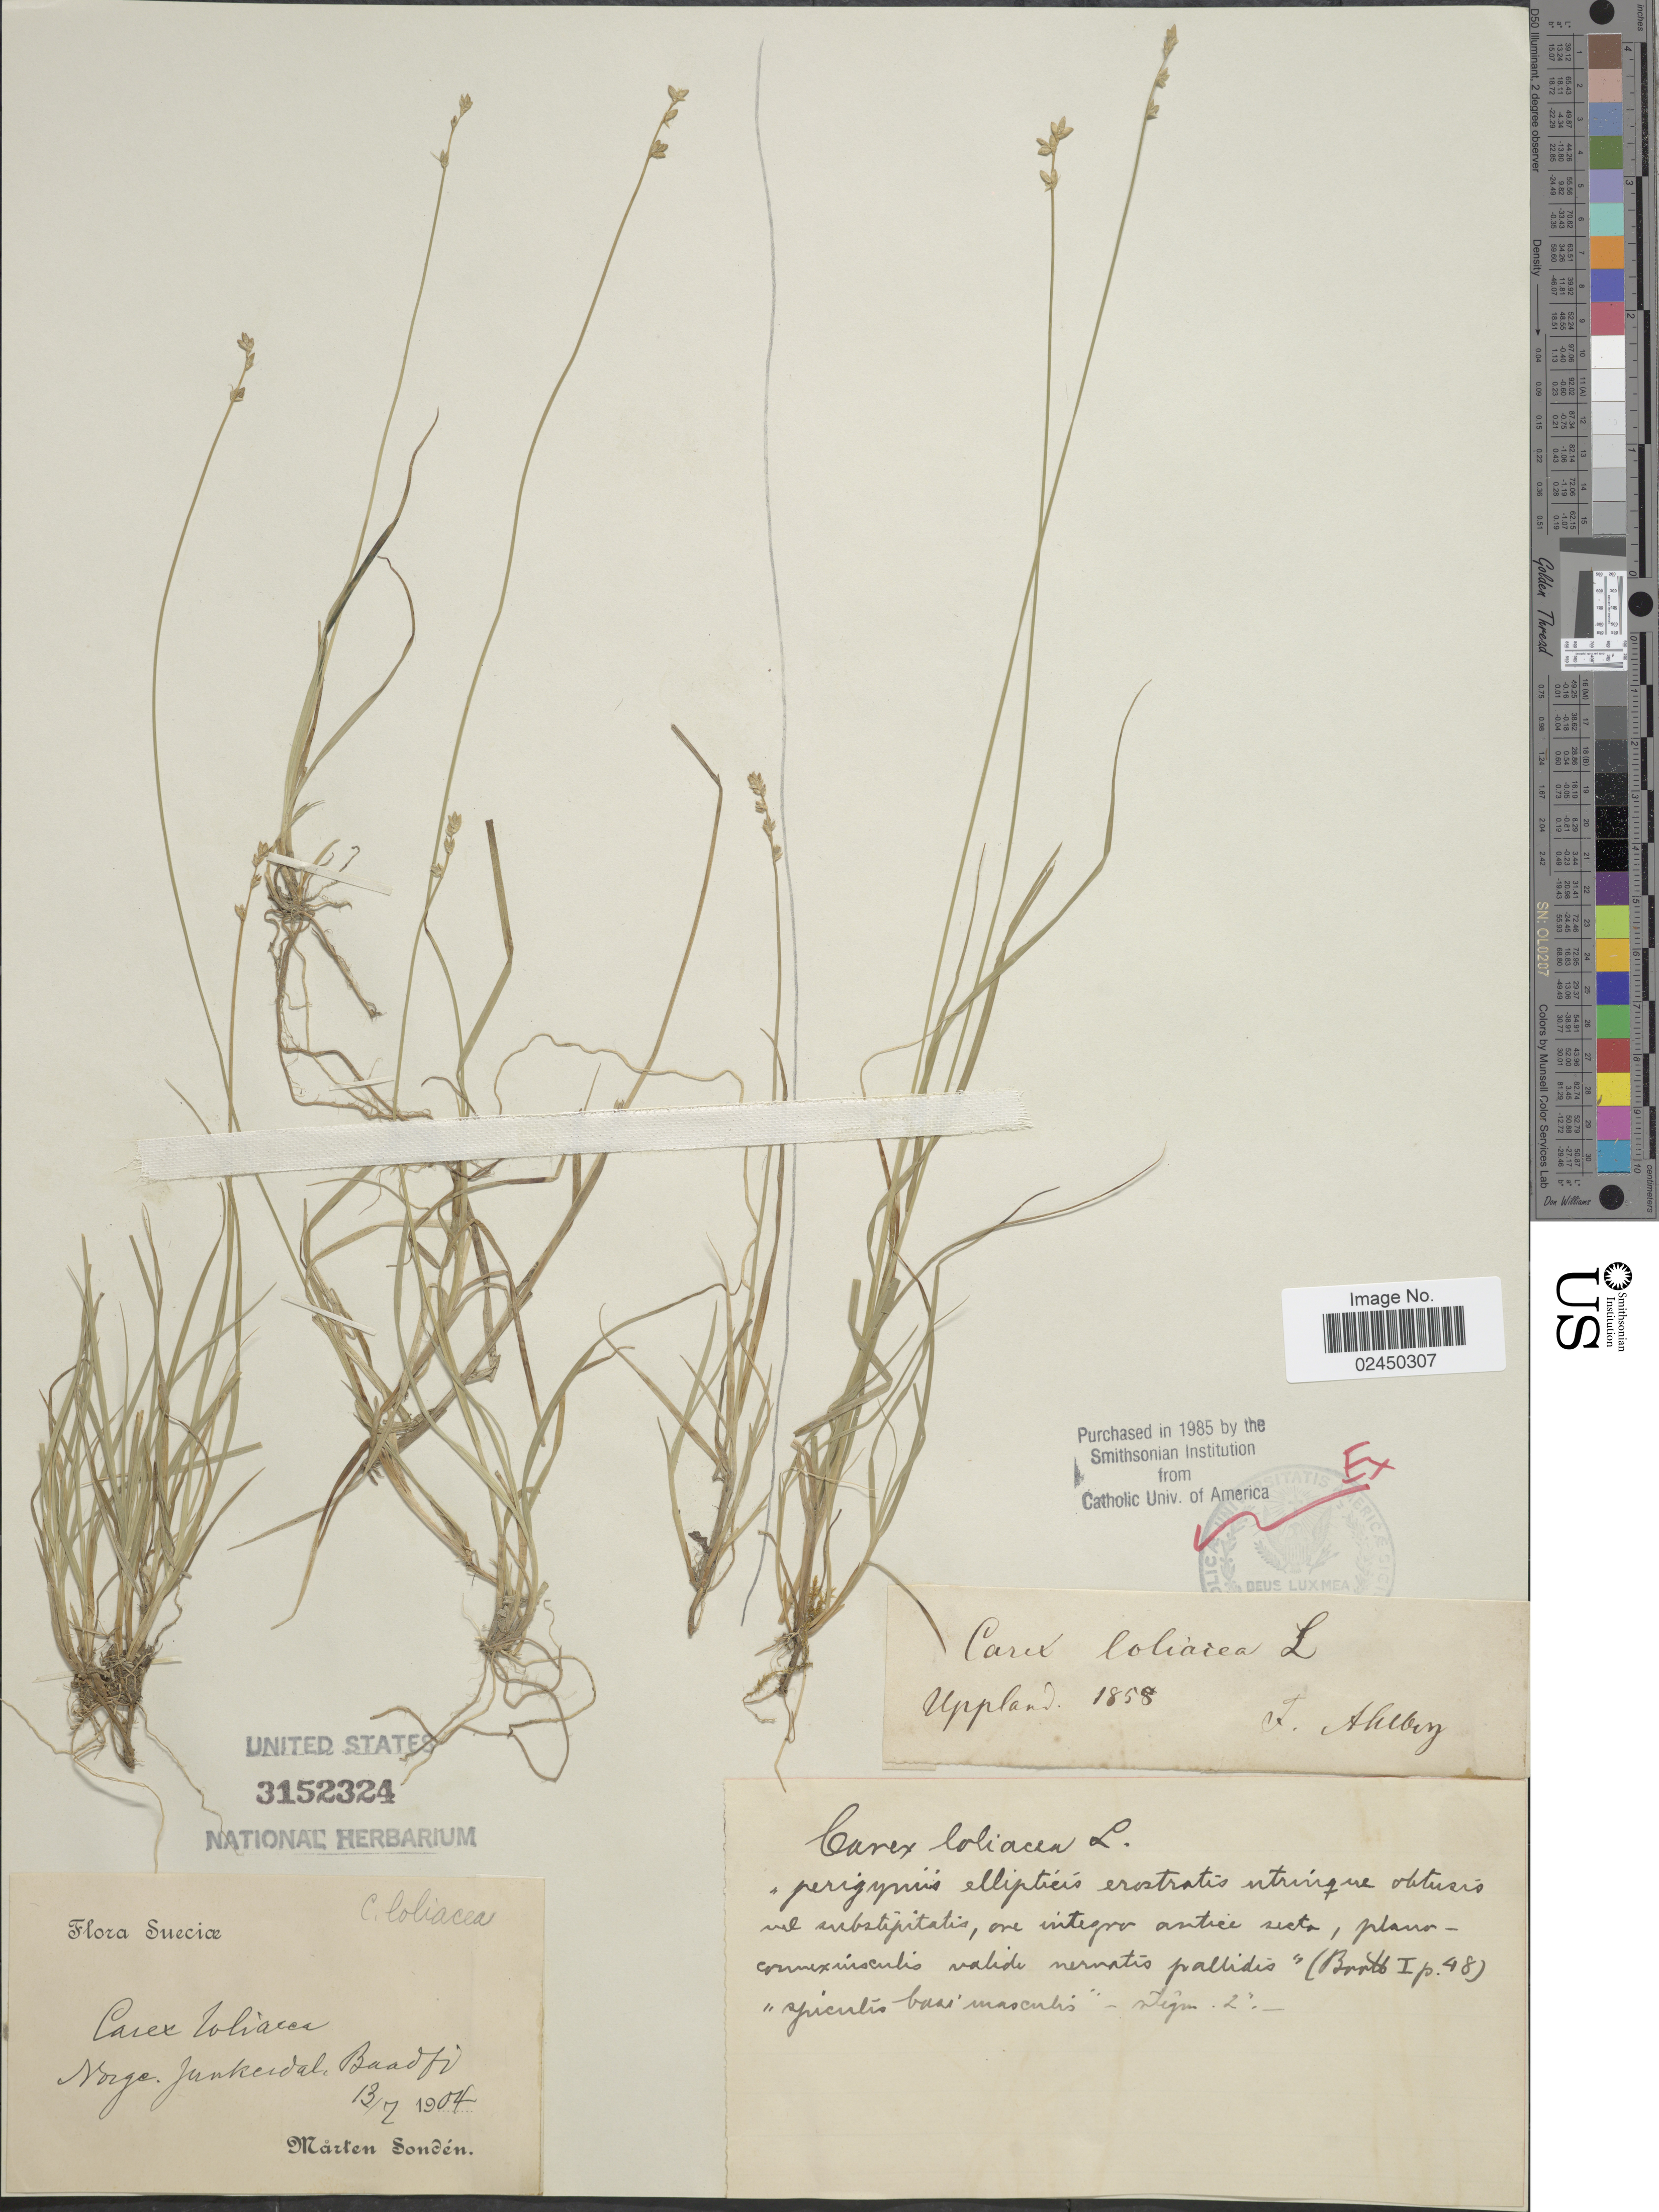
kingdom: Plantae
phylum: Tracheophyta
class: Liliopsida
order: Poales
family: Cyperaceae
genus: Carex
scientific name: Carex loliacea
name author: L.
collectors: F. Ahlberg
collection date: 1858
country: Sweden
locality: Uppland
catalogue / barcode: US 3152324-2